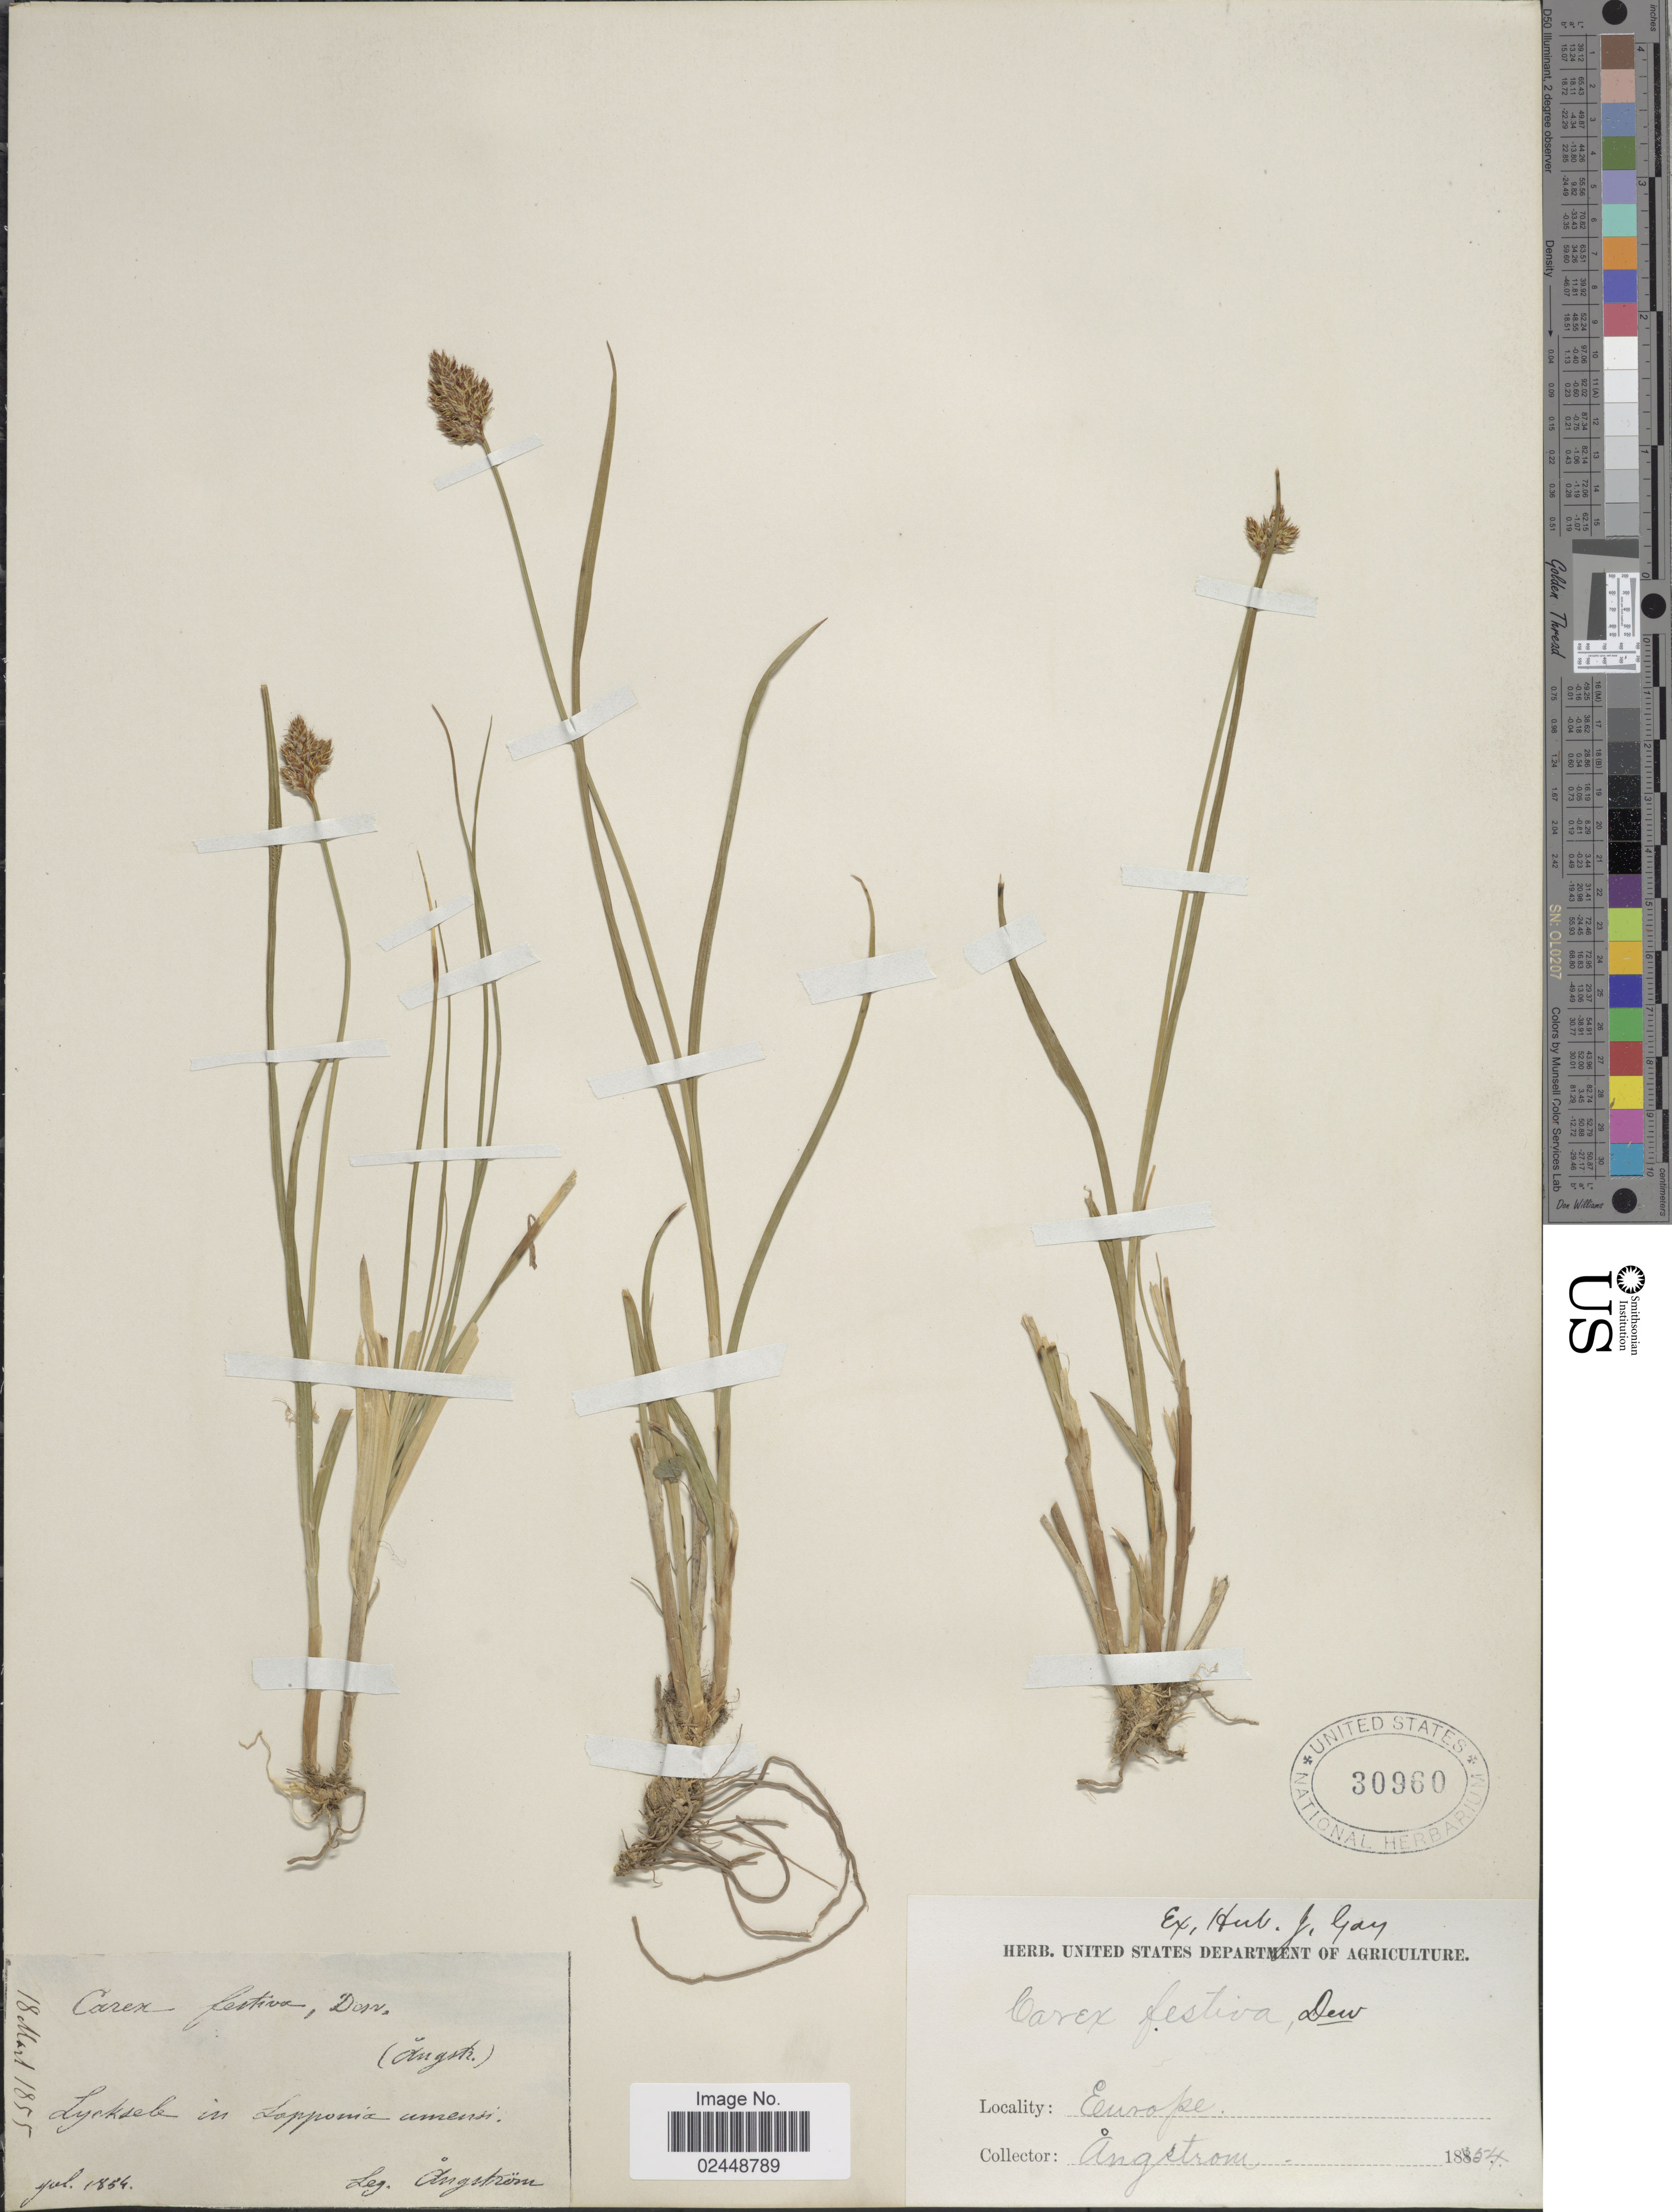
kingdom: Plantae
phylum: Tracheophyta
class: Liliopsida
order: Poales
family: Cyperaceae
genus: Carex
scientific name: Carex macloviana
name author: d'Urv.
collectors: Angstrom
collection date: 1854-07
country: Sweden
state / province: Västerbotten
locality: Europe, Lycksele in lapponia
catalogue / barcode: US 30960